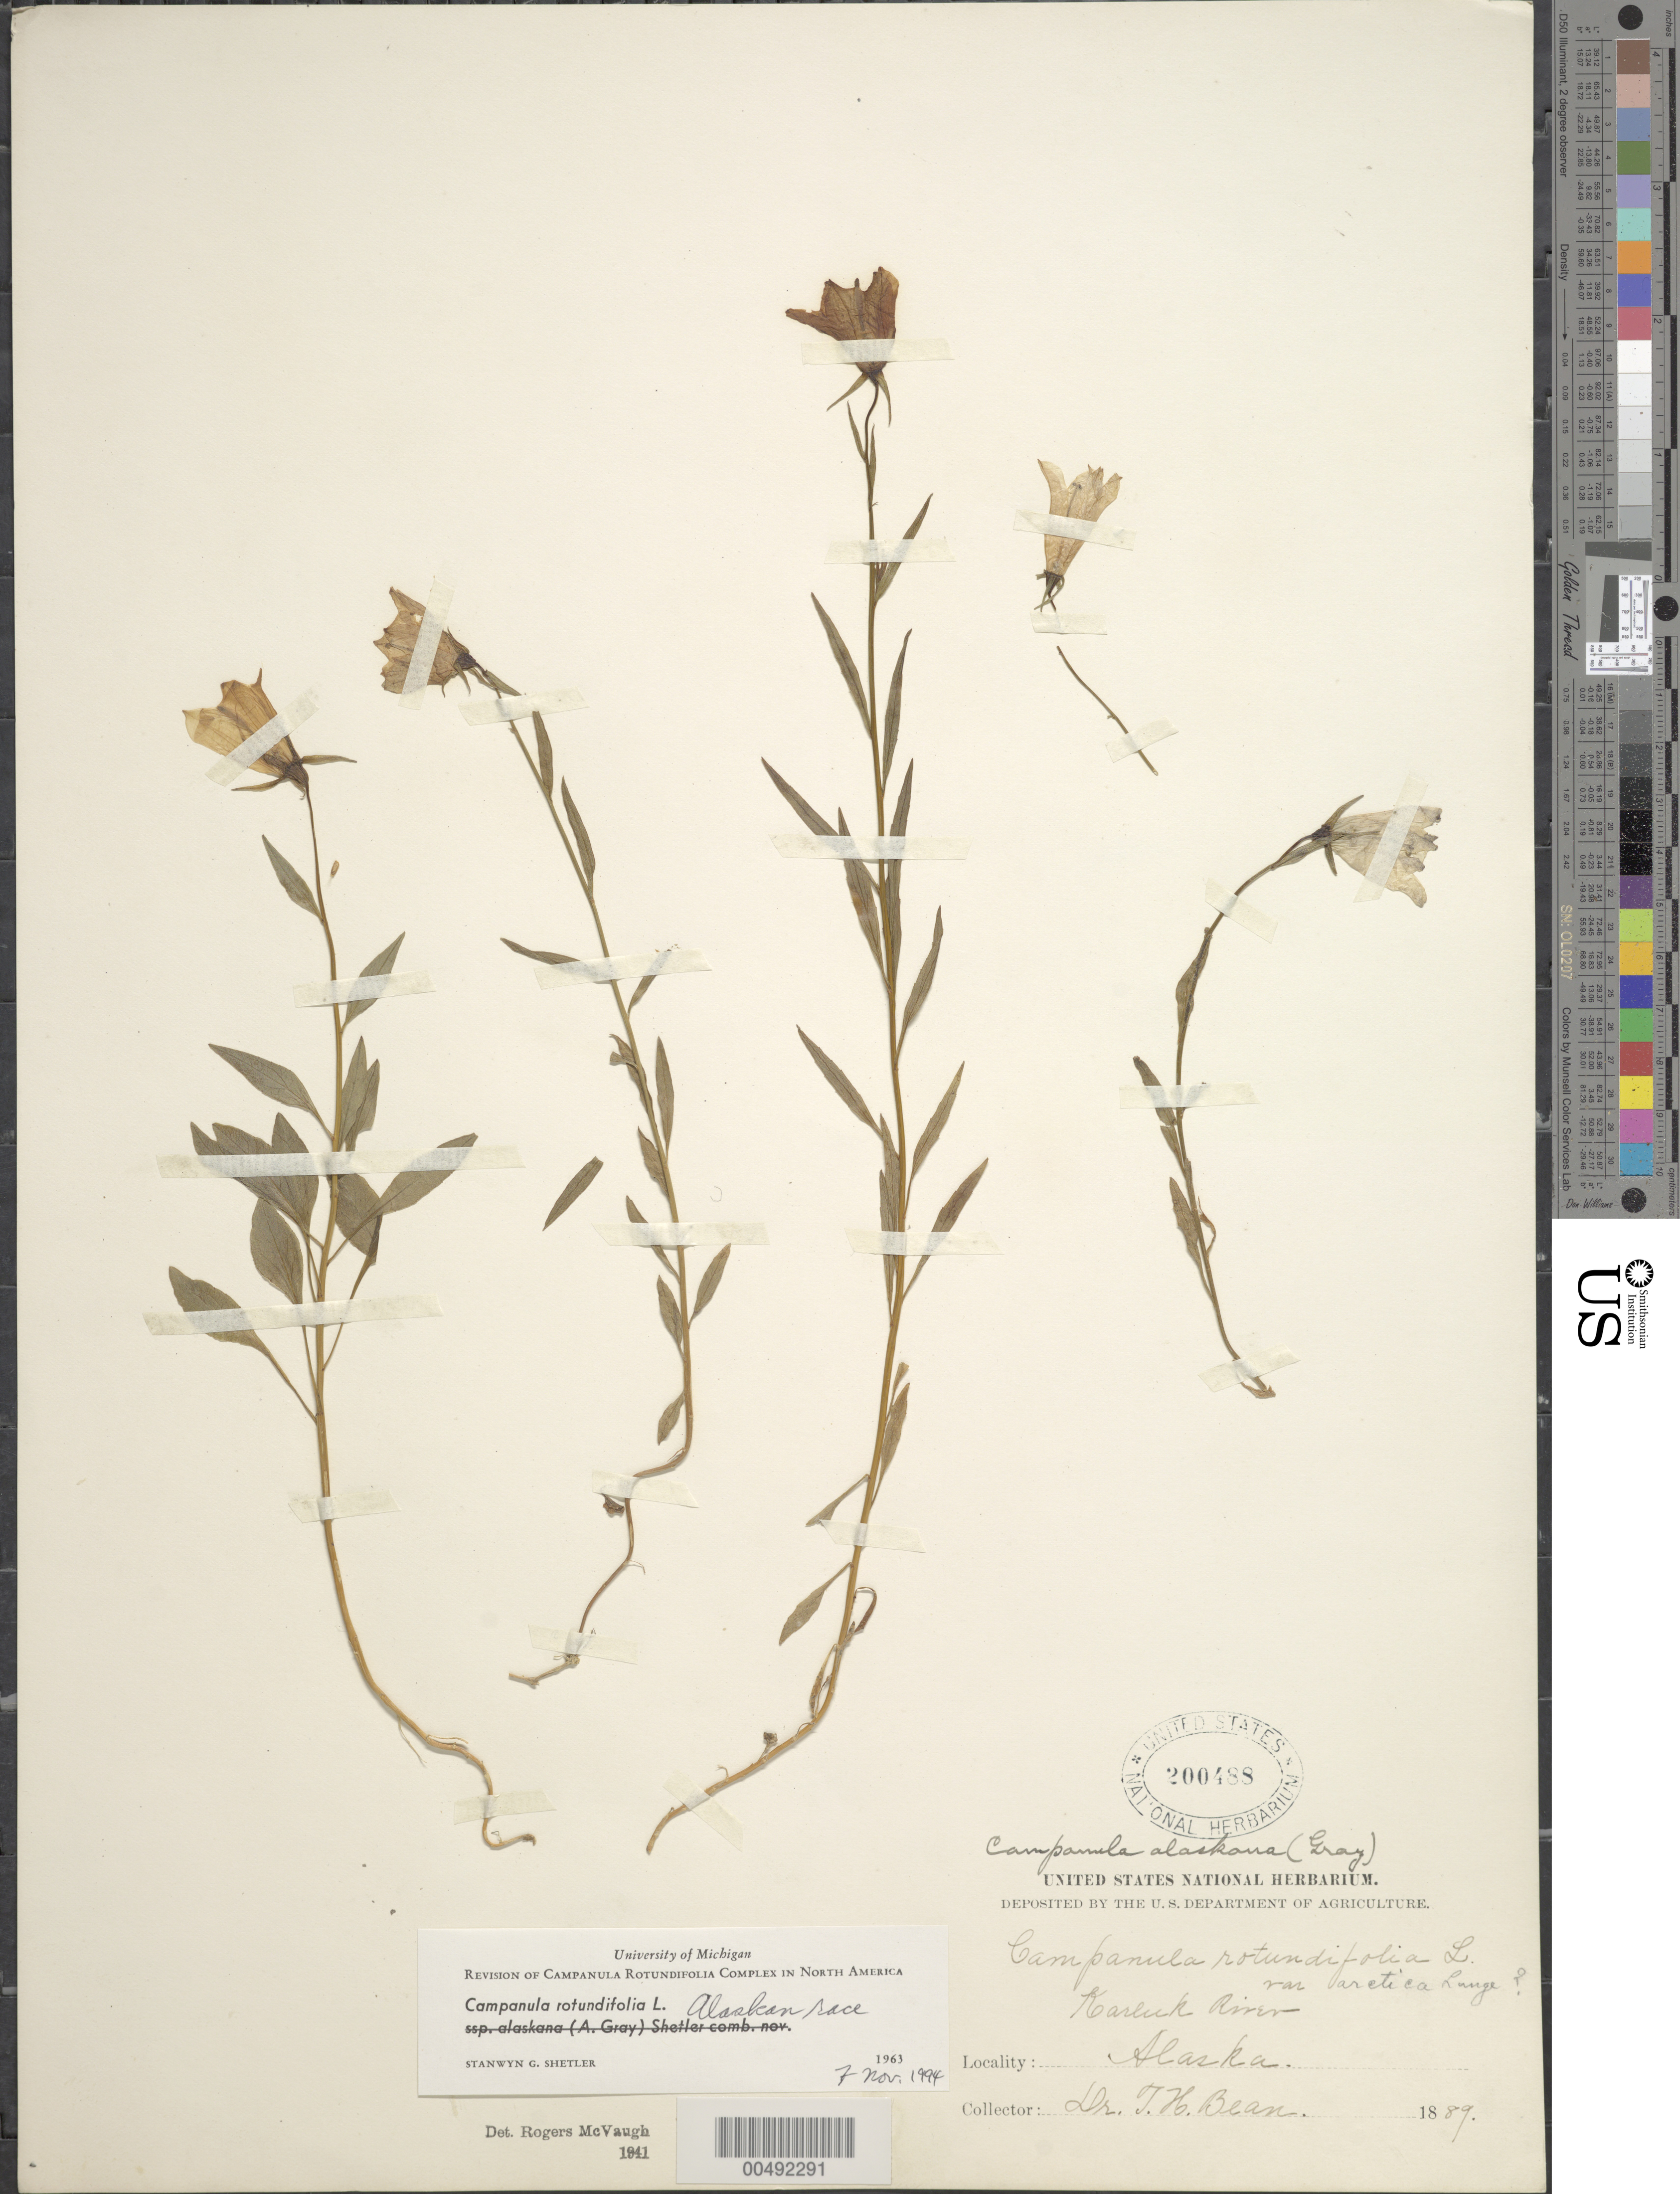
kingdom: Plantae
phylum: Tracheophyta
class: Magnoliopsida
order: Asterales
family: Campanulaceae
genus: Campanula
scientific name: Campanula rotundifolia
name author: L.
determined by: Shetler, Stanwyn G., (US), NMNH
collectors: T. Bean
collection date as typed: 1889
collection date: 1889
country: United States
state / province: Alaska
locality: Karluk River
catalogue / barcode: US 200488